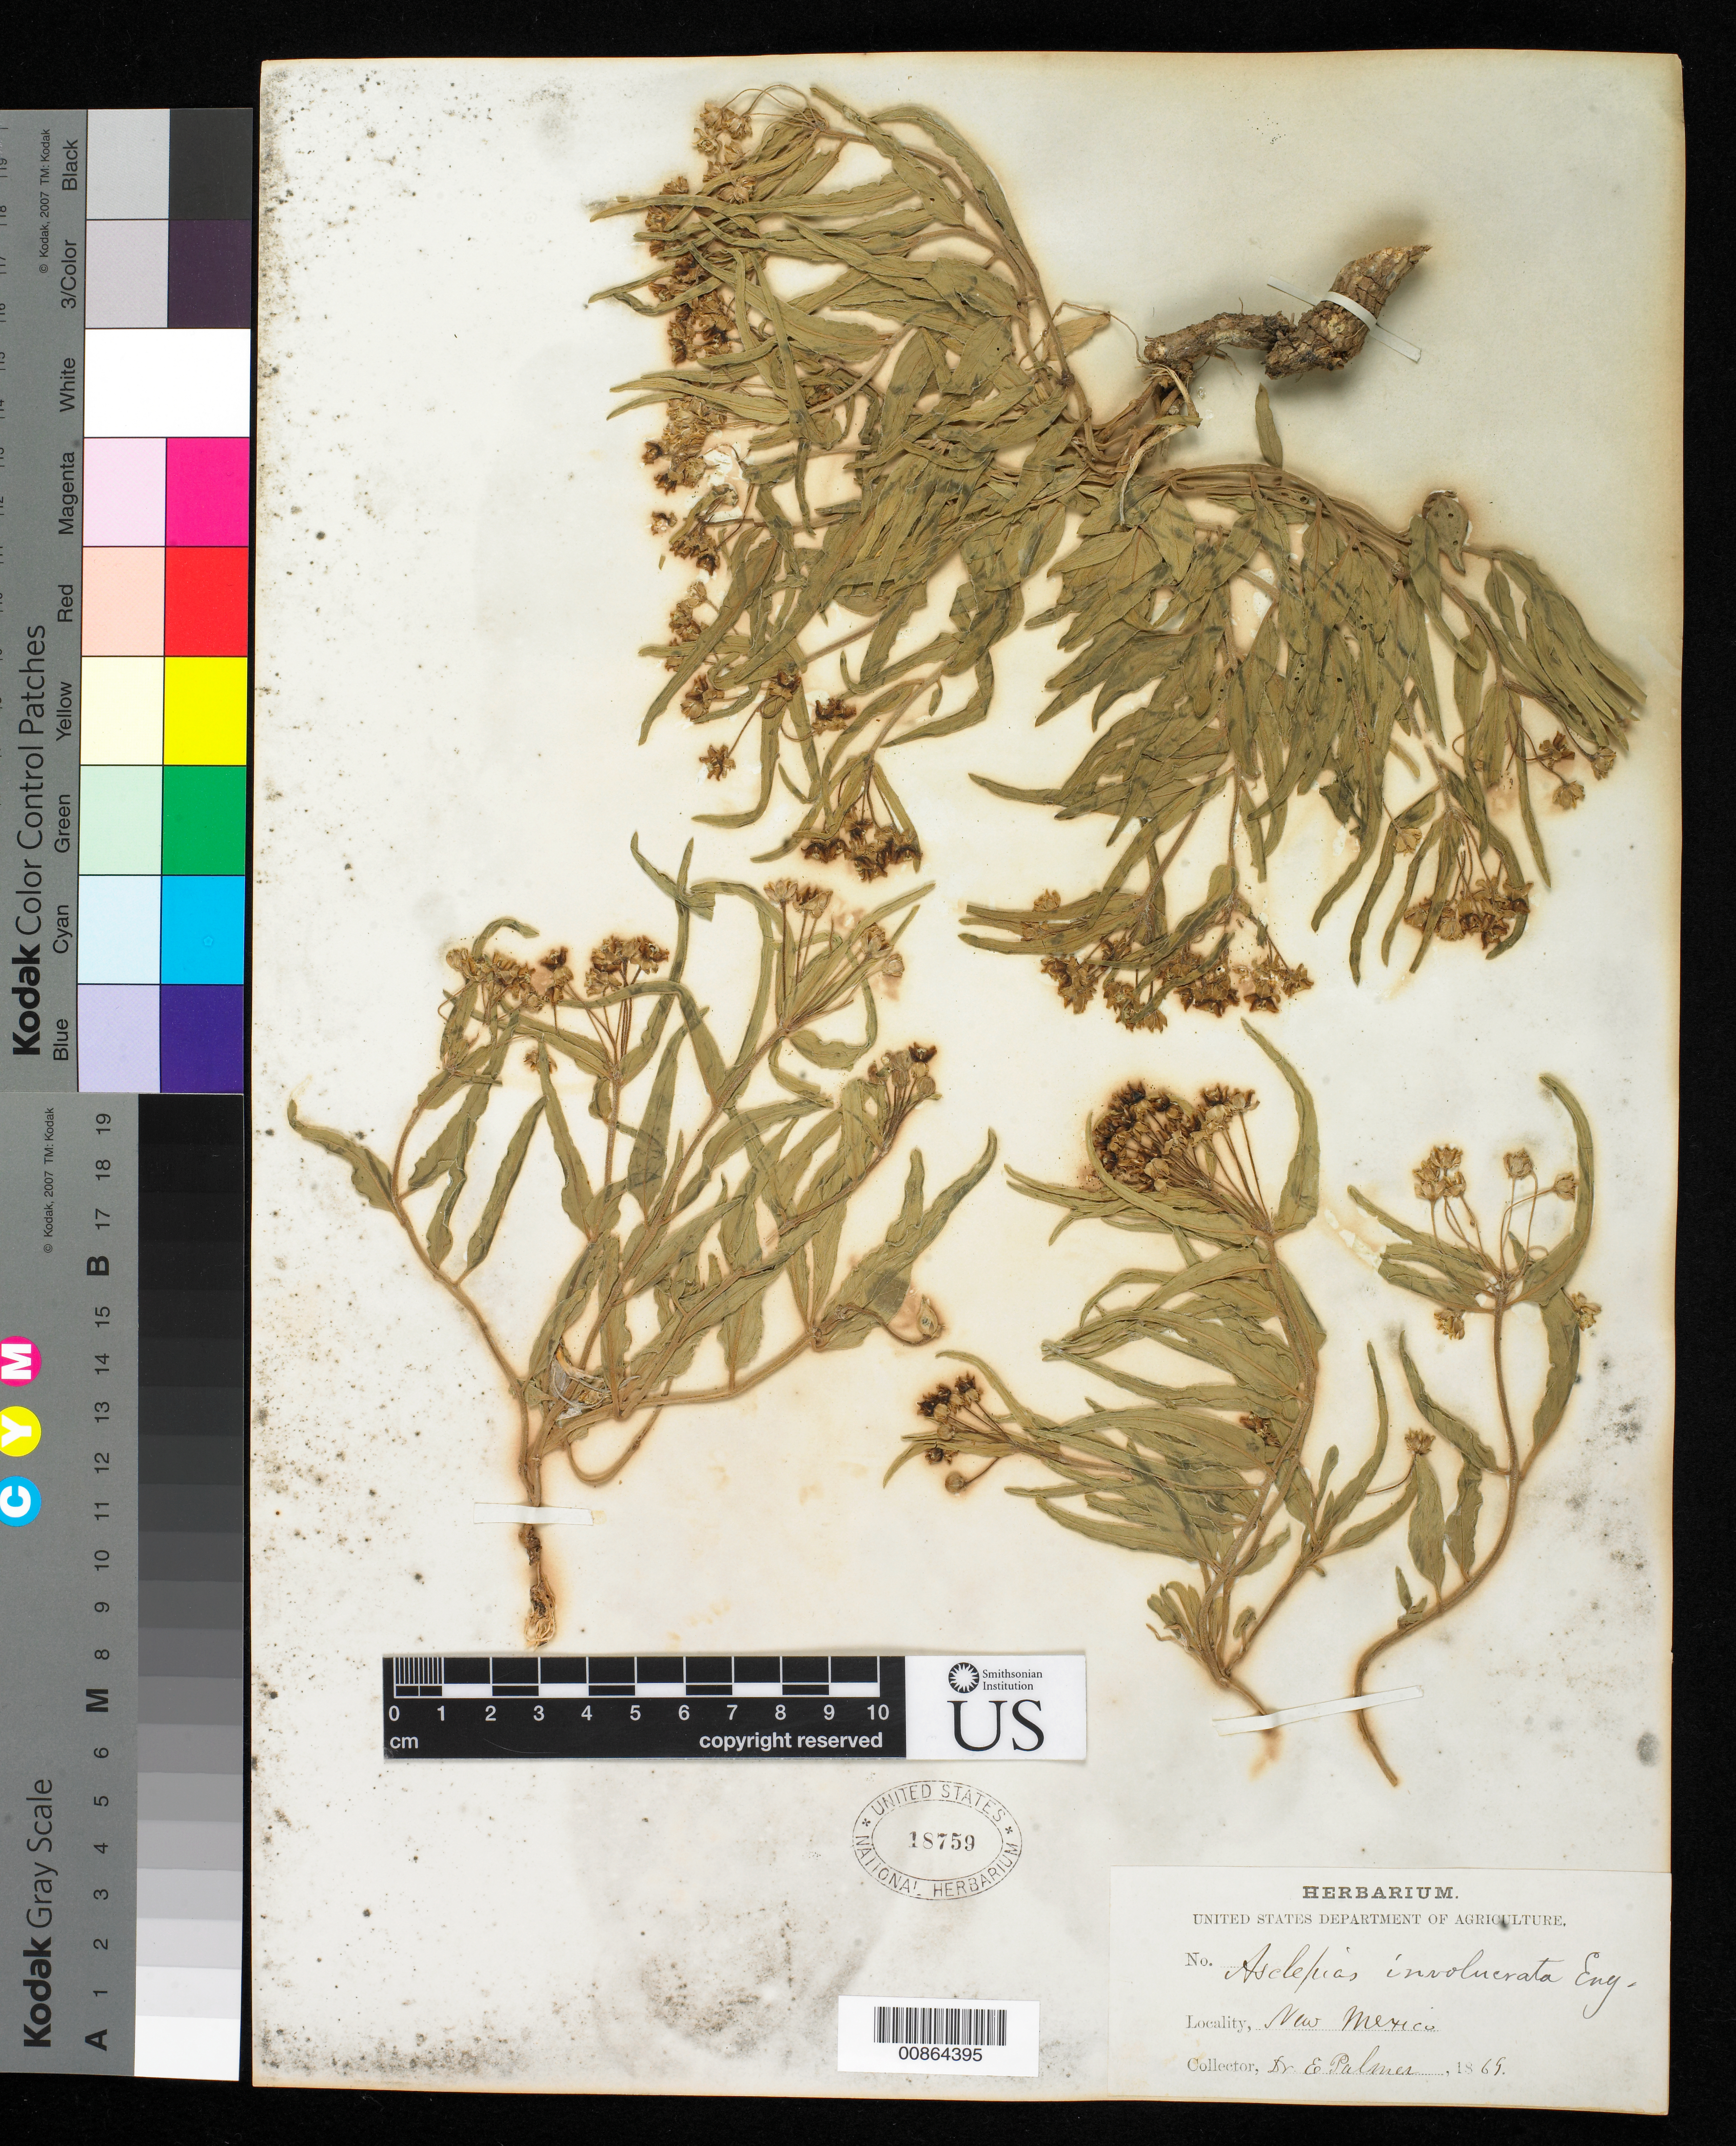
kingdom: Plantae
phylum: Tracheophyta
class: Magnoliopsida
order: Gentianales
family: Apocynaceae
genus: Asclepias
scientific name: Asclepias involucrata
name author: Engelm. ex Torr.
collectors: E. Palmer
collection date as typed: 1869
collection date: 1869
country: United States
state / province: New Mexico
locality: New Mexico.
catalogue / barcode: US 18759